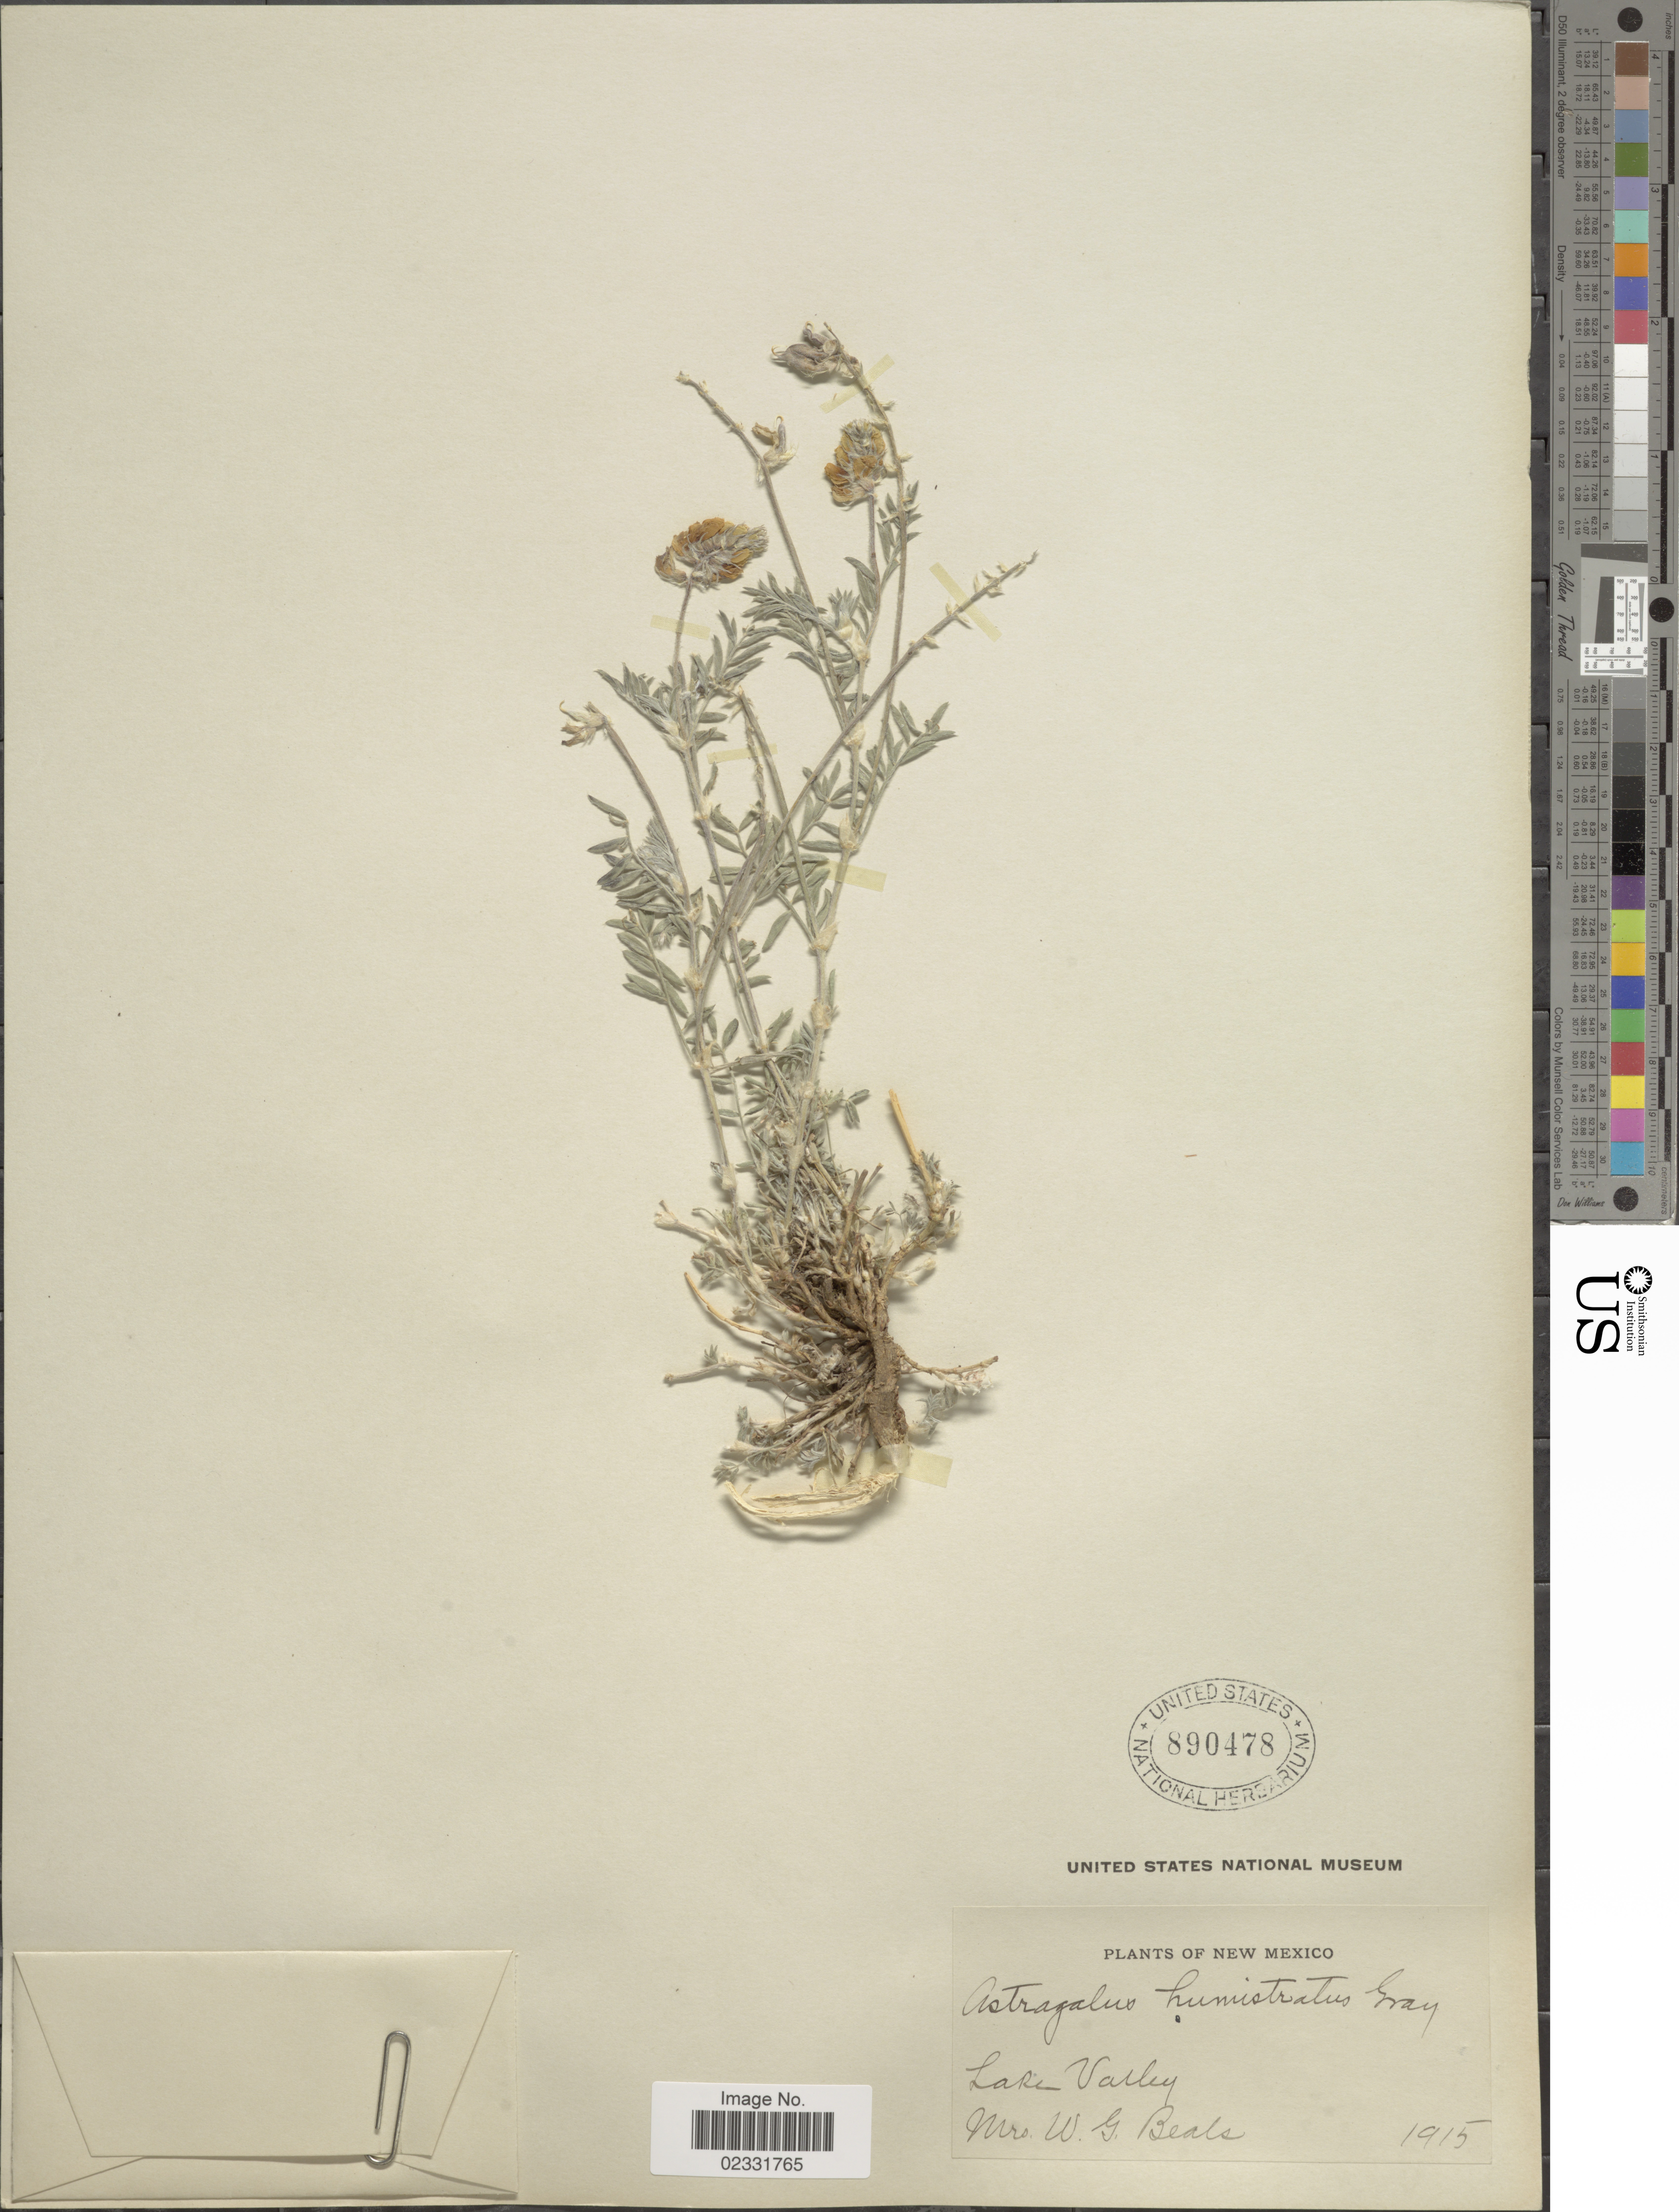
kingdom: Plantae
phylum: Tracheophyta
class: Magnoliopsida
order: Fabales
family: Fabaceae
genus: Astragalus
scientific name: Astragalus humistratus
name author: A. Gray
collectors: Mrs. W. G. Beals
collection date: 1915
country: United States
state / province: New Mexico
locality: Lake Valley.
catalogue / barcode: US 890478